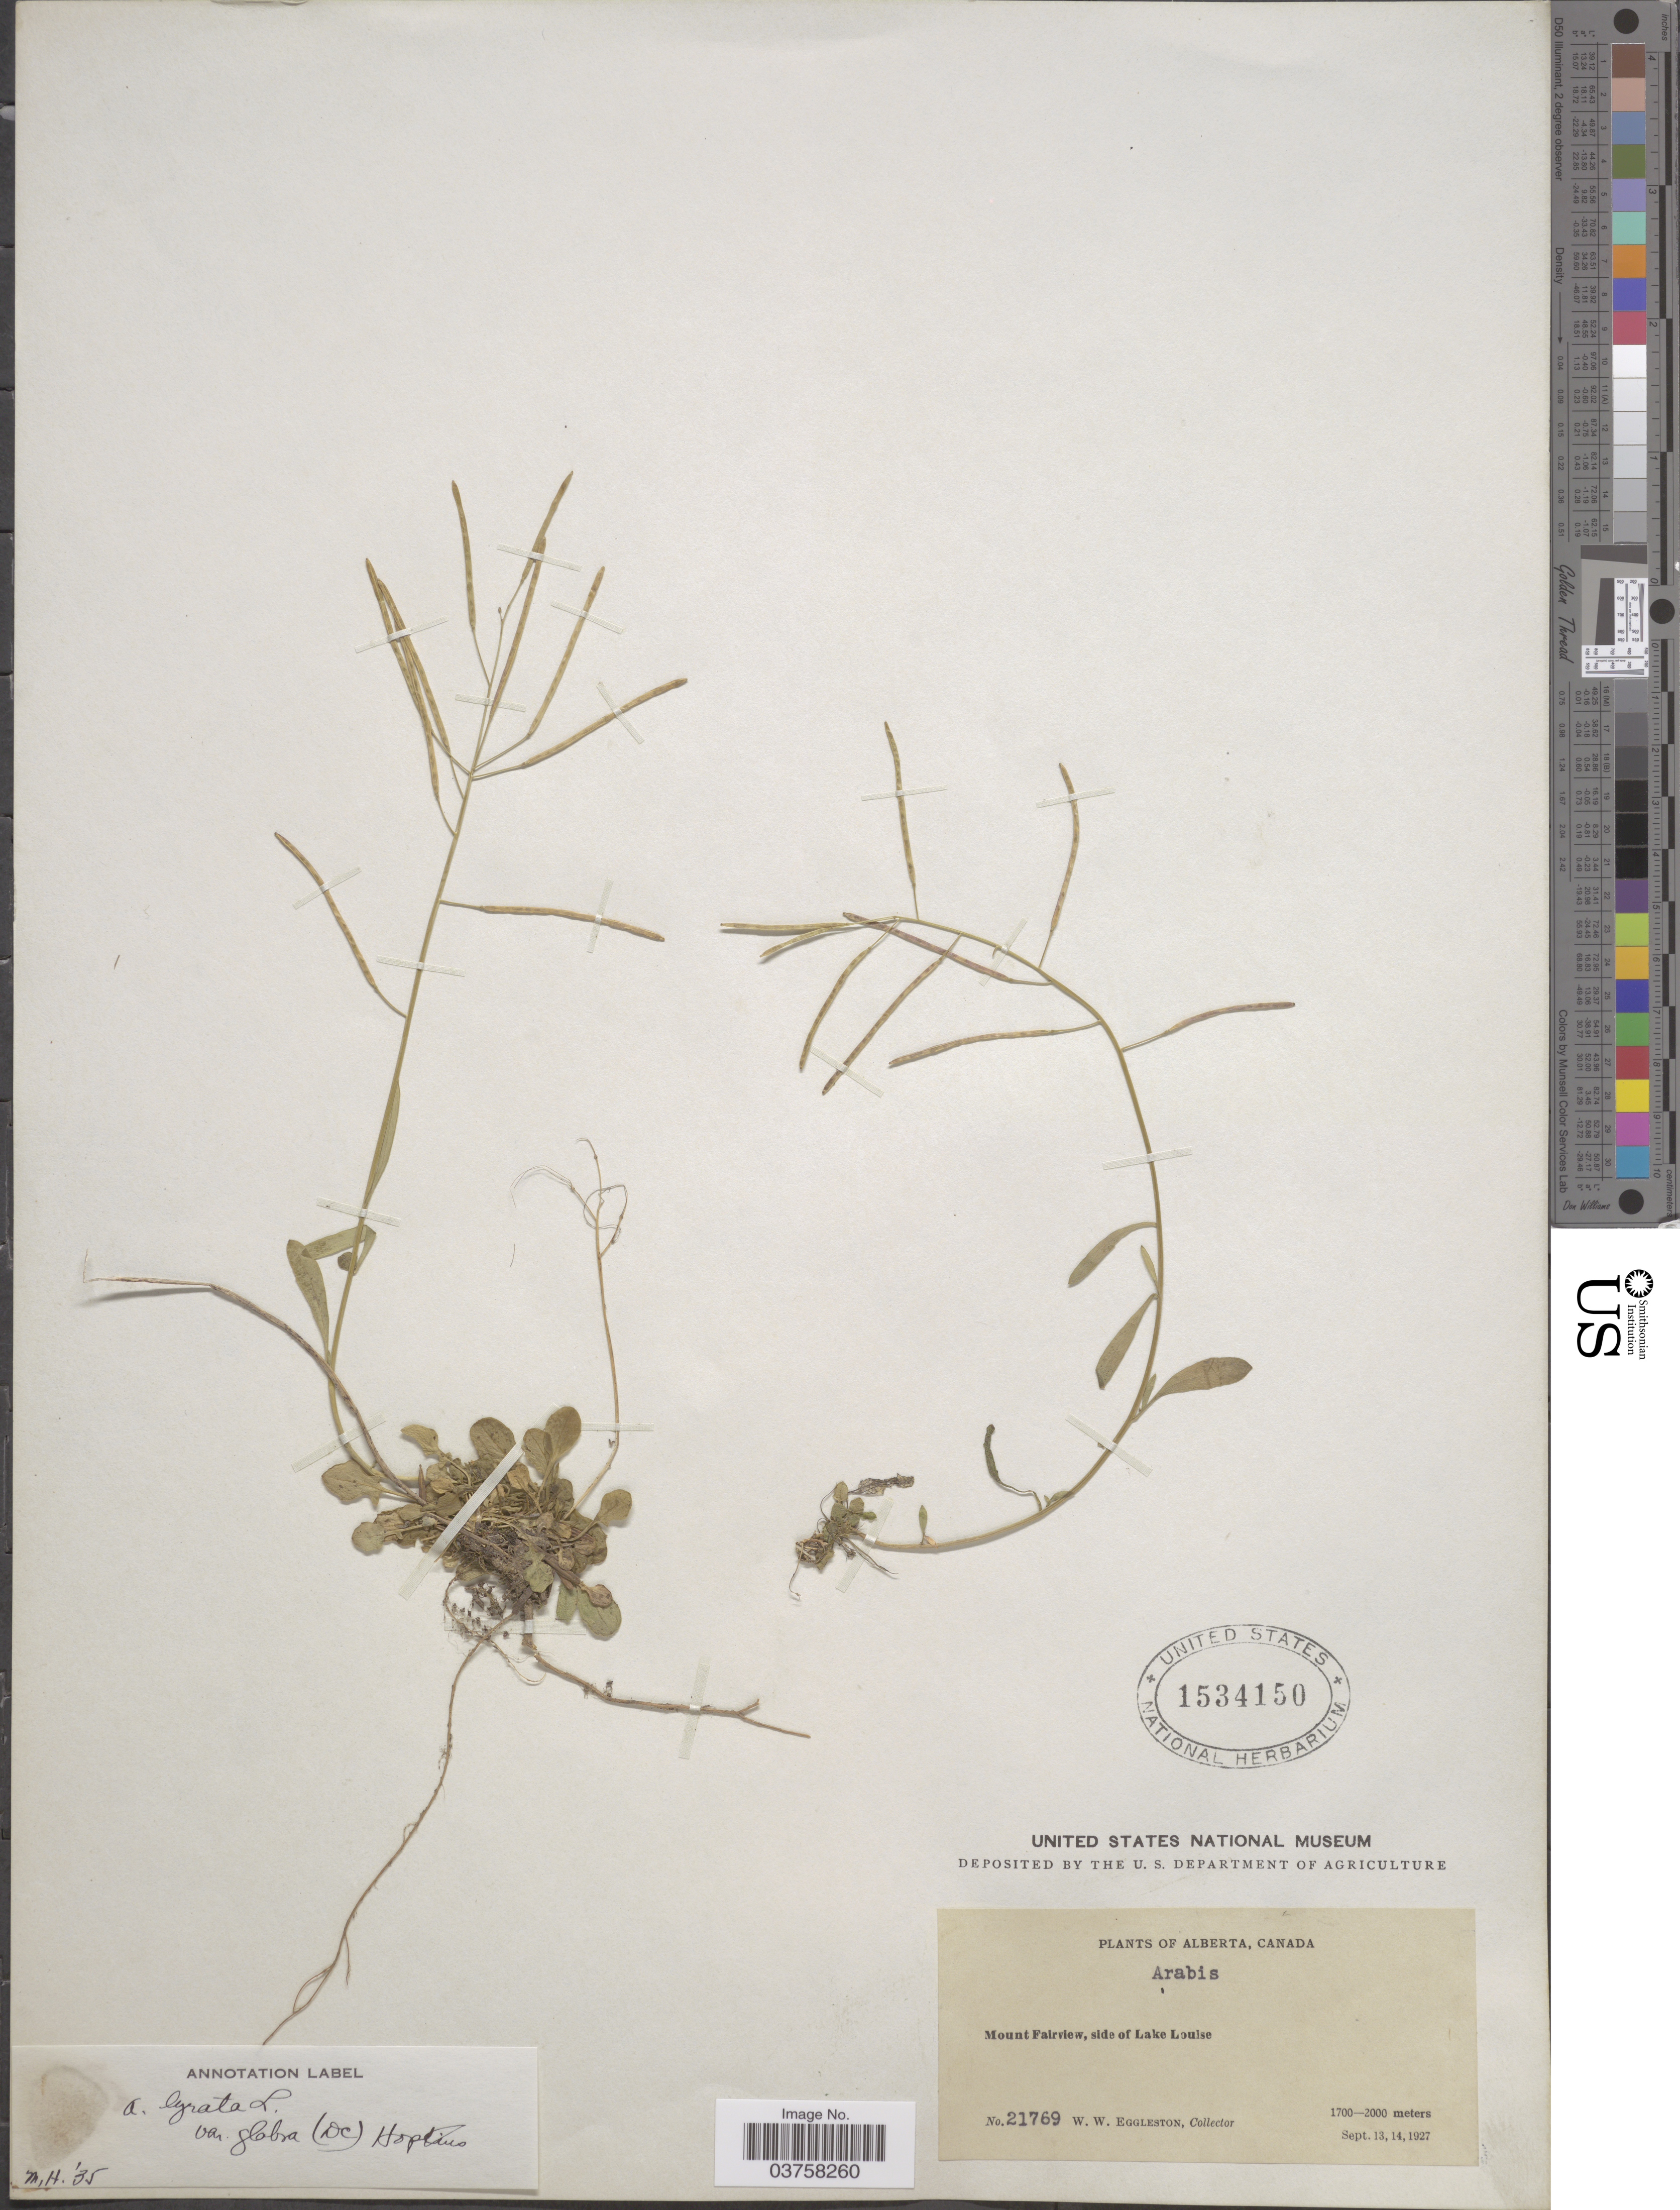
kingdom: Plantae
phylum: Tracheophyta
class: Magnoliopsida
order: Brassicales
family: Brassicaceae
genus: Arabidopsis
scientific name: Arabidopsis lyrata subsp. kamchatica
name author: (Fisch. ex DC.) O'Kane & Al-Shehbaz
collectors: W. W. Eggleston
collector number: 21769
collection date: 1927-09-13/1927-09-14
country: Canada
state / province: Alberta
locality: Mount Fairview, side of Lake Louise.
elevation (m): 1700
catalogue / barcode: US 1534150